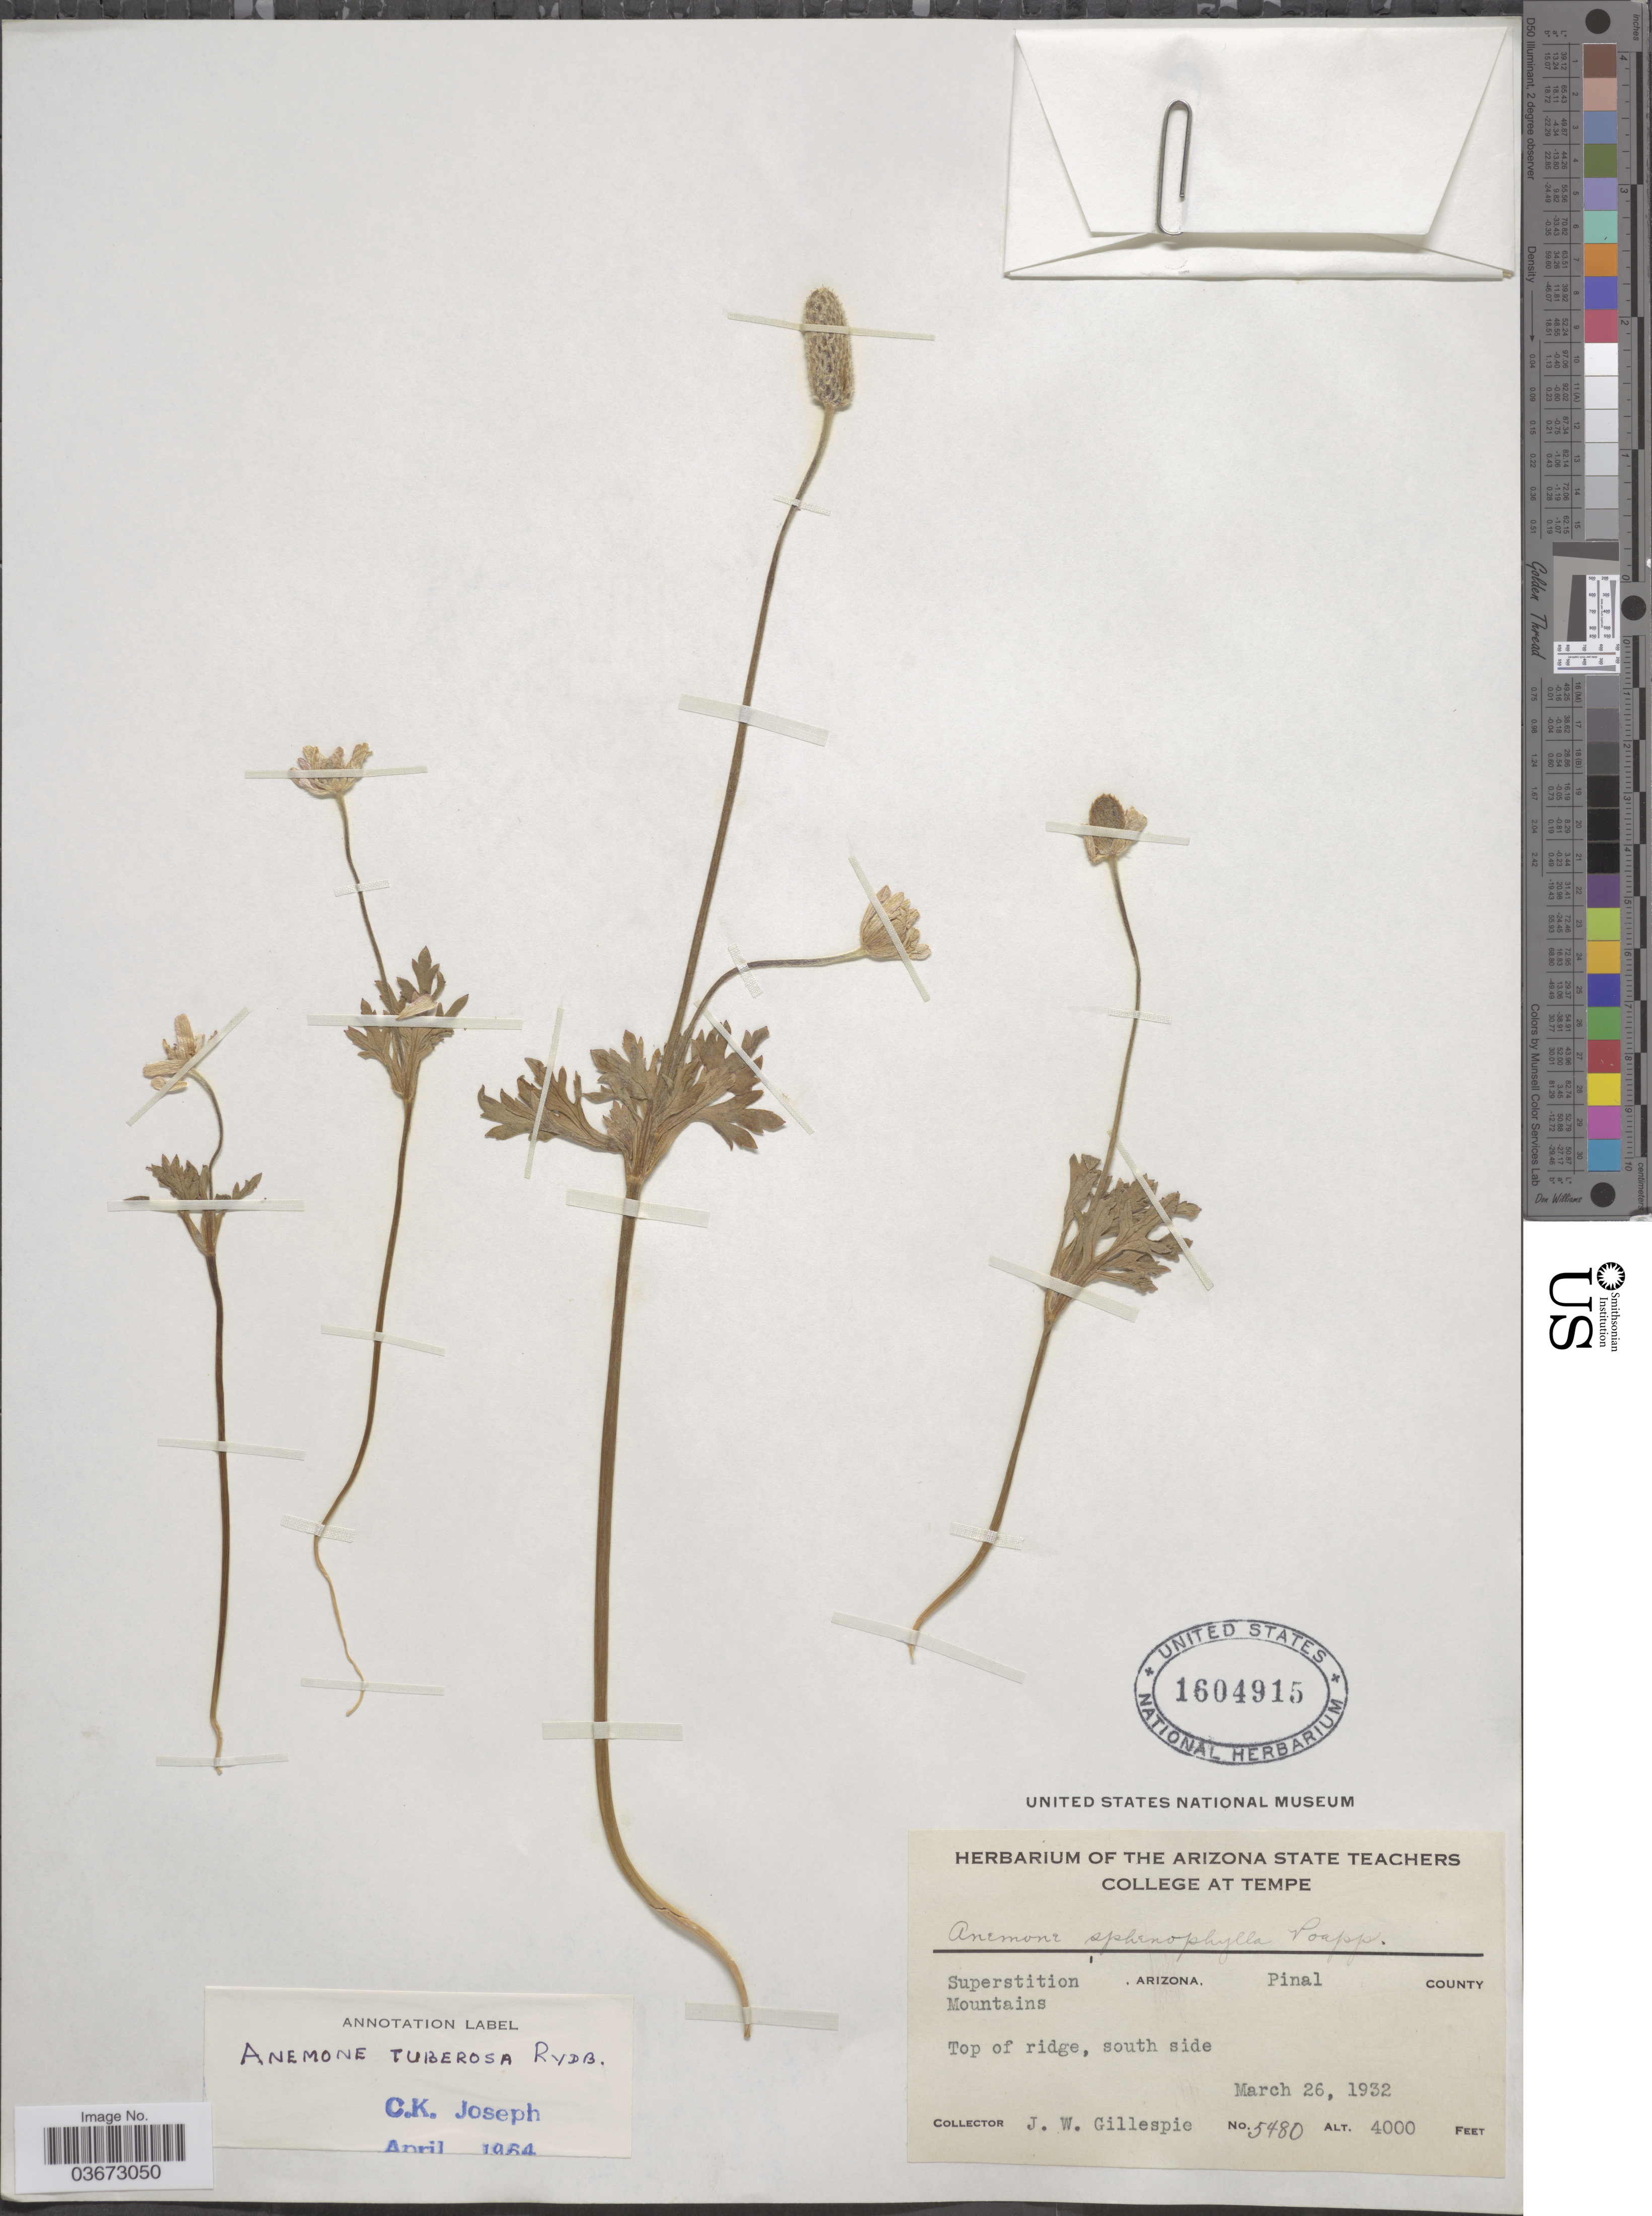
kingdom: Plantae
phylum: Tracheophyta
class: Magnoliopsida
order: Ranunculales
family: Ranunculaceae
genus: Anemone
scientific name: Anemone tuberosa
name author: Rydb.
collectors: J. W. Gillespie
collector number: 5480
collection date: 1932-03-26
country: United States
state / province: Arizona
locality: Superstition Mountains. Pinal County. Top of ridge, south side.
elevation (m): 1219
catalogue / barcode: US 1604915